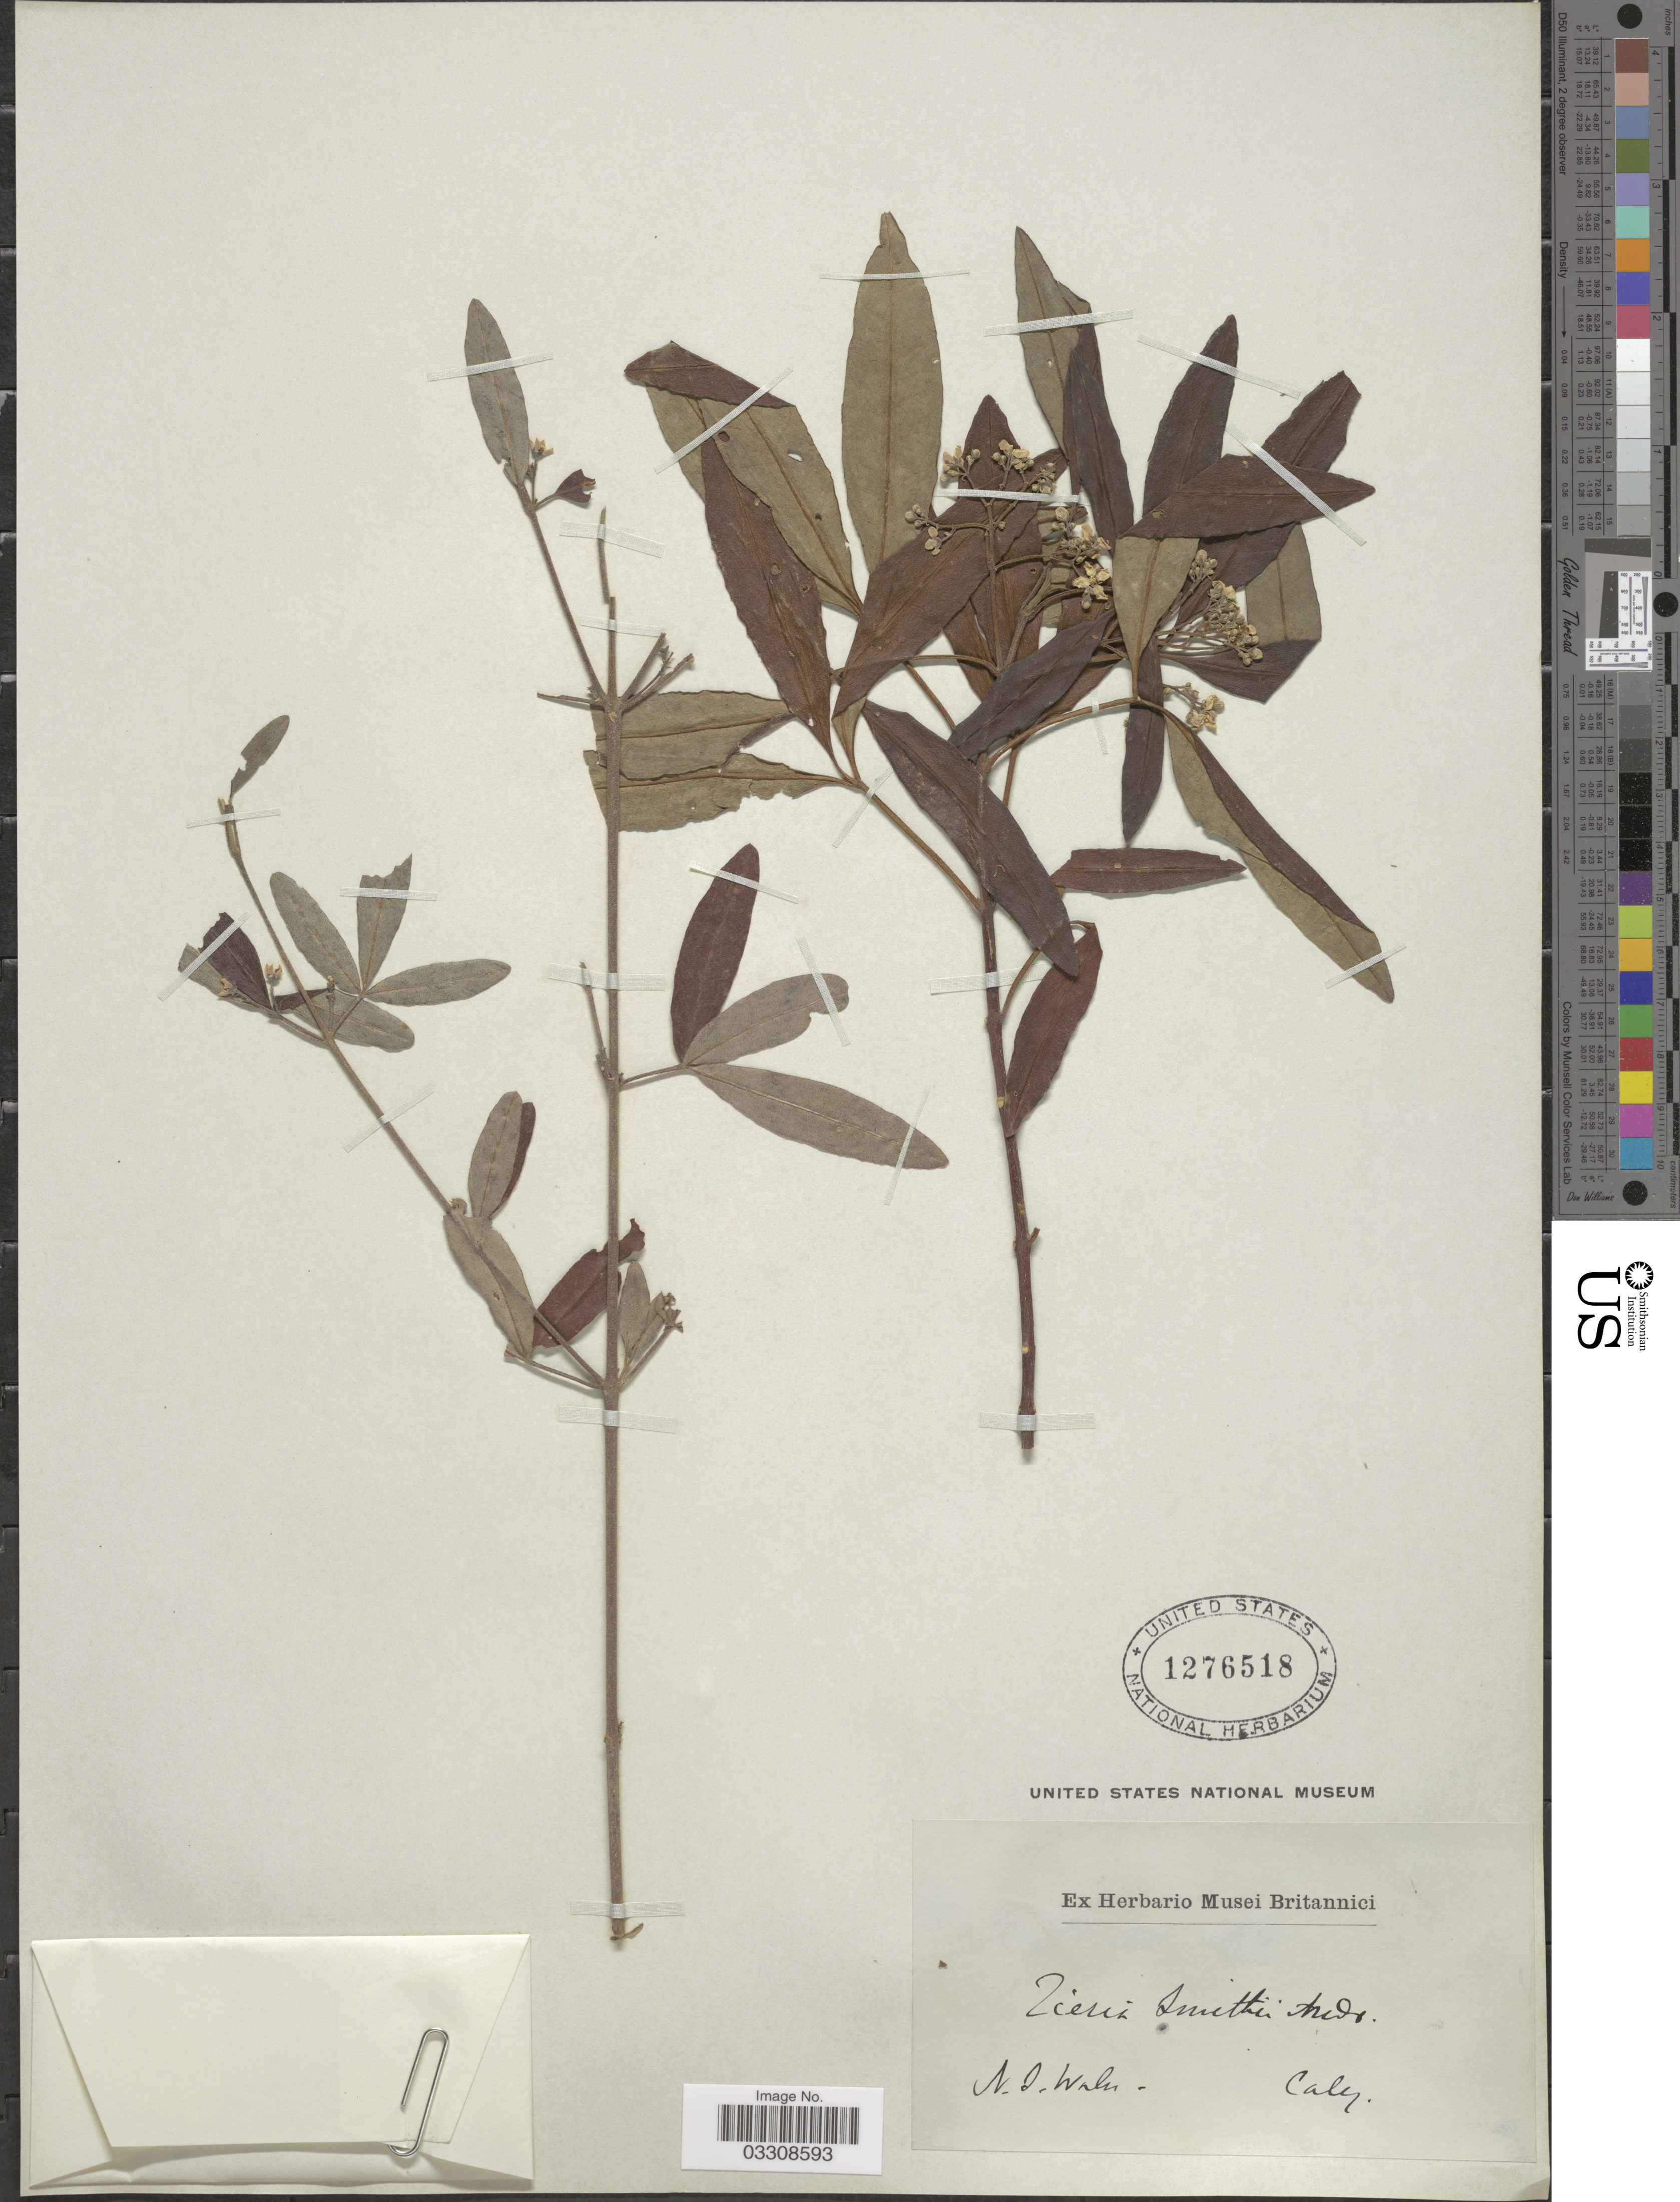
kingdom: Plantae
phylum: Tracheophyta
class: Magnoliopsida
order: Sapindales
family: Rutaceae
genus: Zieria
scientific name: Zieria smithii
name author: Jacks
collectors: -. Caley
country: Australia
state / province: New South Wales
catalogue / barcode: US 1276518